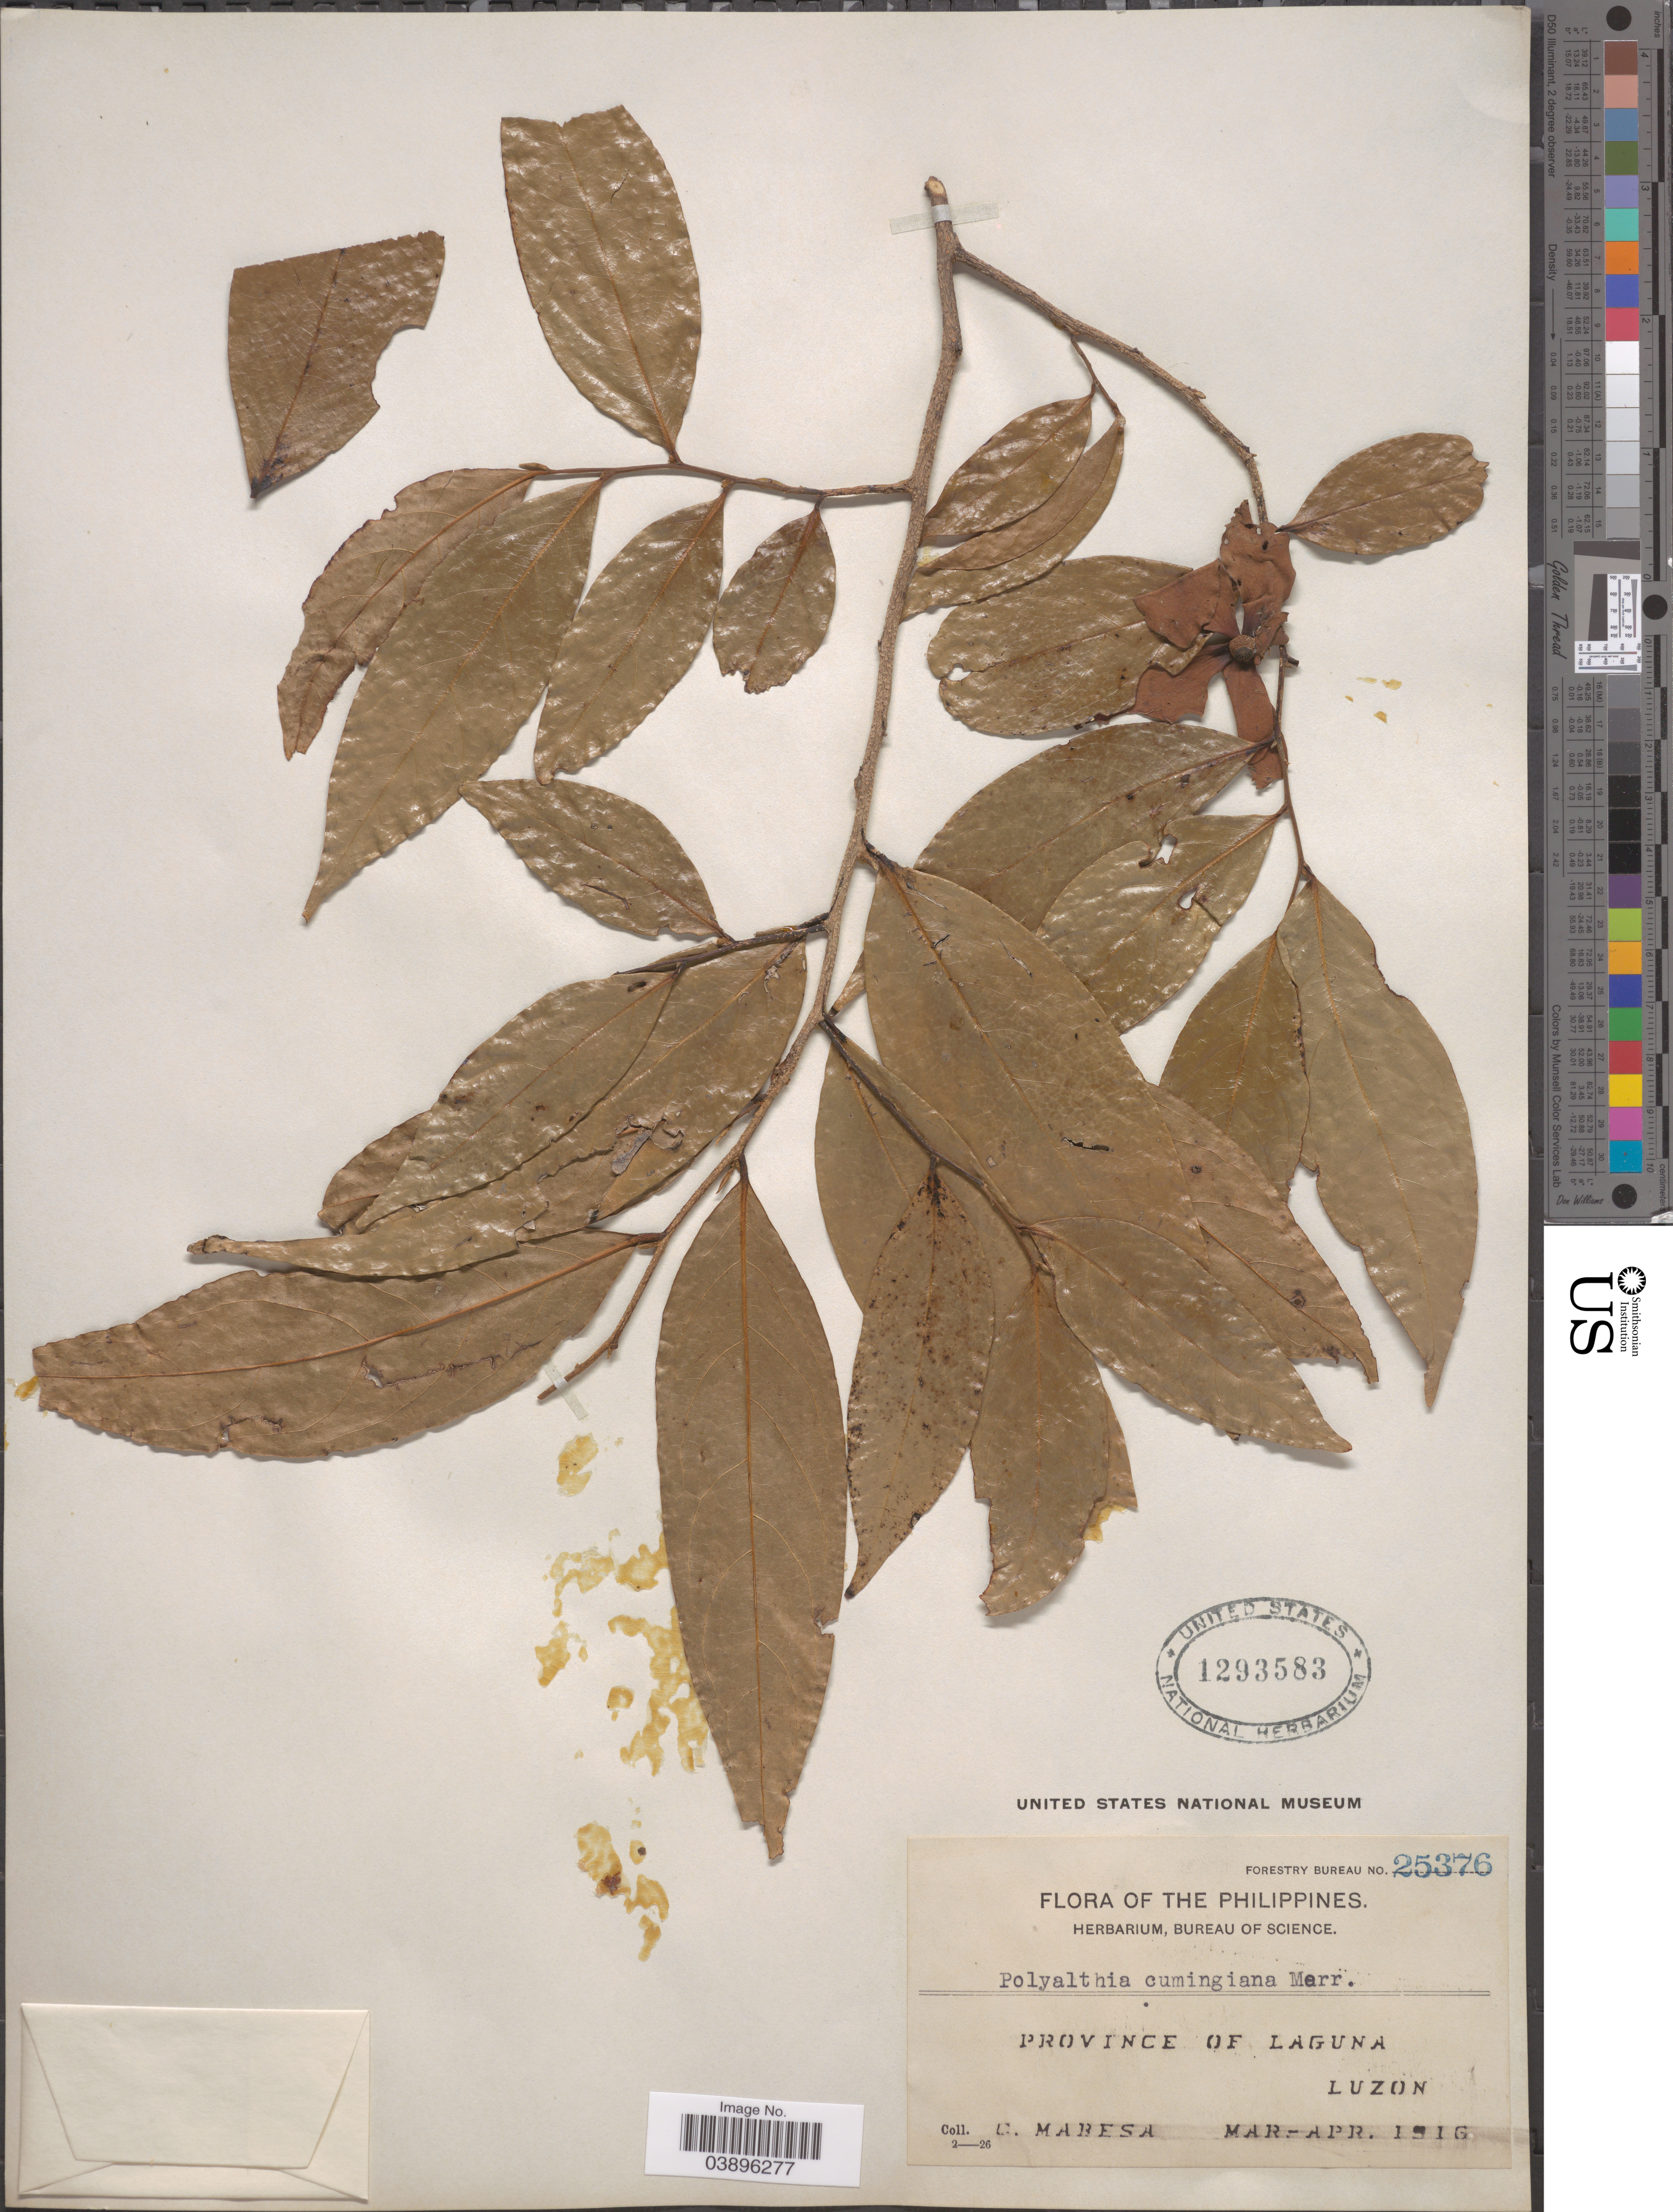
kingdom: Plantae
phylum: Tracheophyta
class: Magnoliopsida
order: Magnoliales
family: Annonaceae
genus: Polyalthia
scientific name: Polyalthia rumphii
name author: (Blume ex Hensch.) Merr.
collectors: C. Mabesa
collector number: Forestry Bureau 25376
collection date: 1916-03/1916-04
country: Philippines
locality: Province of Laguna. Luzon.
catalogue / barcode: US 1293583